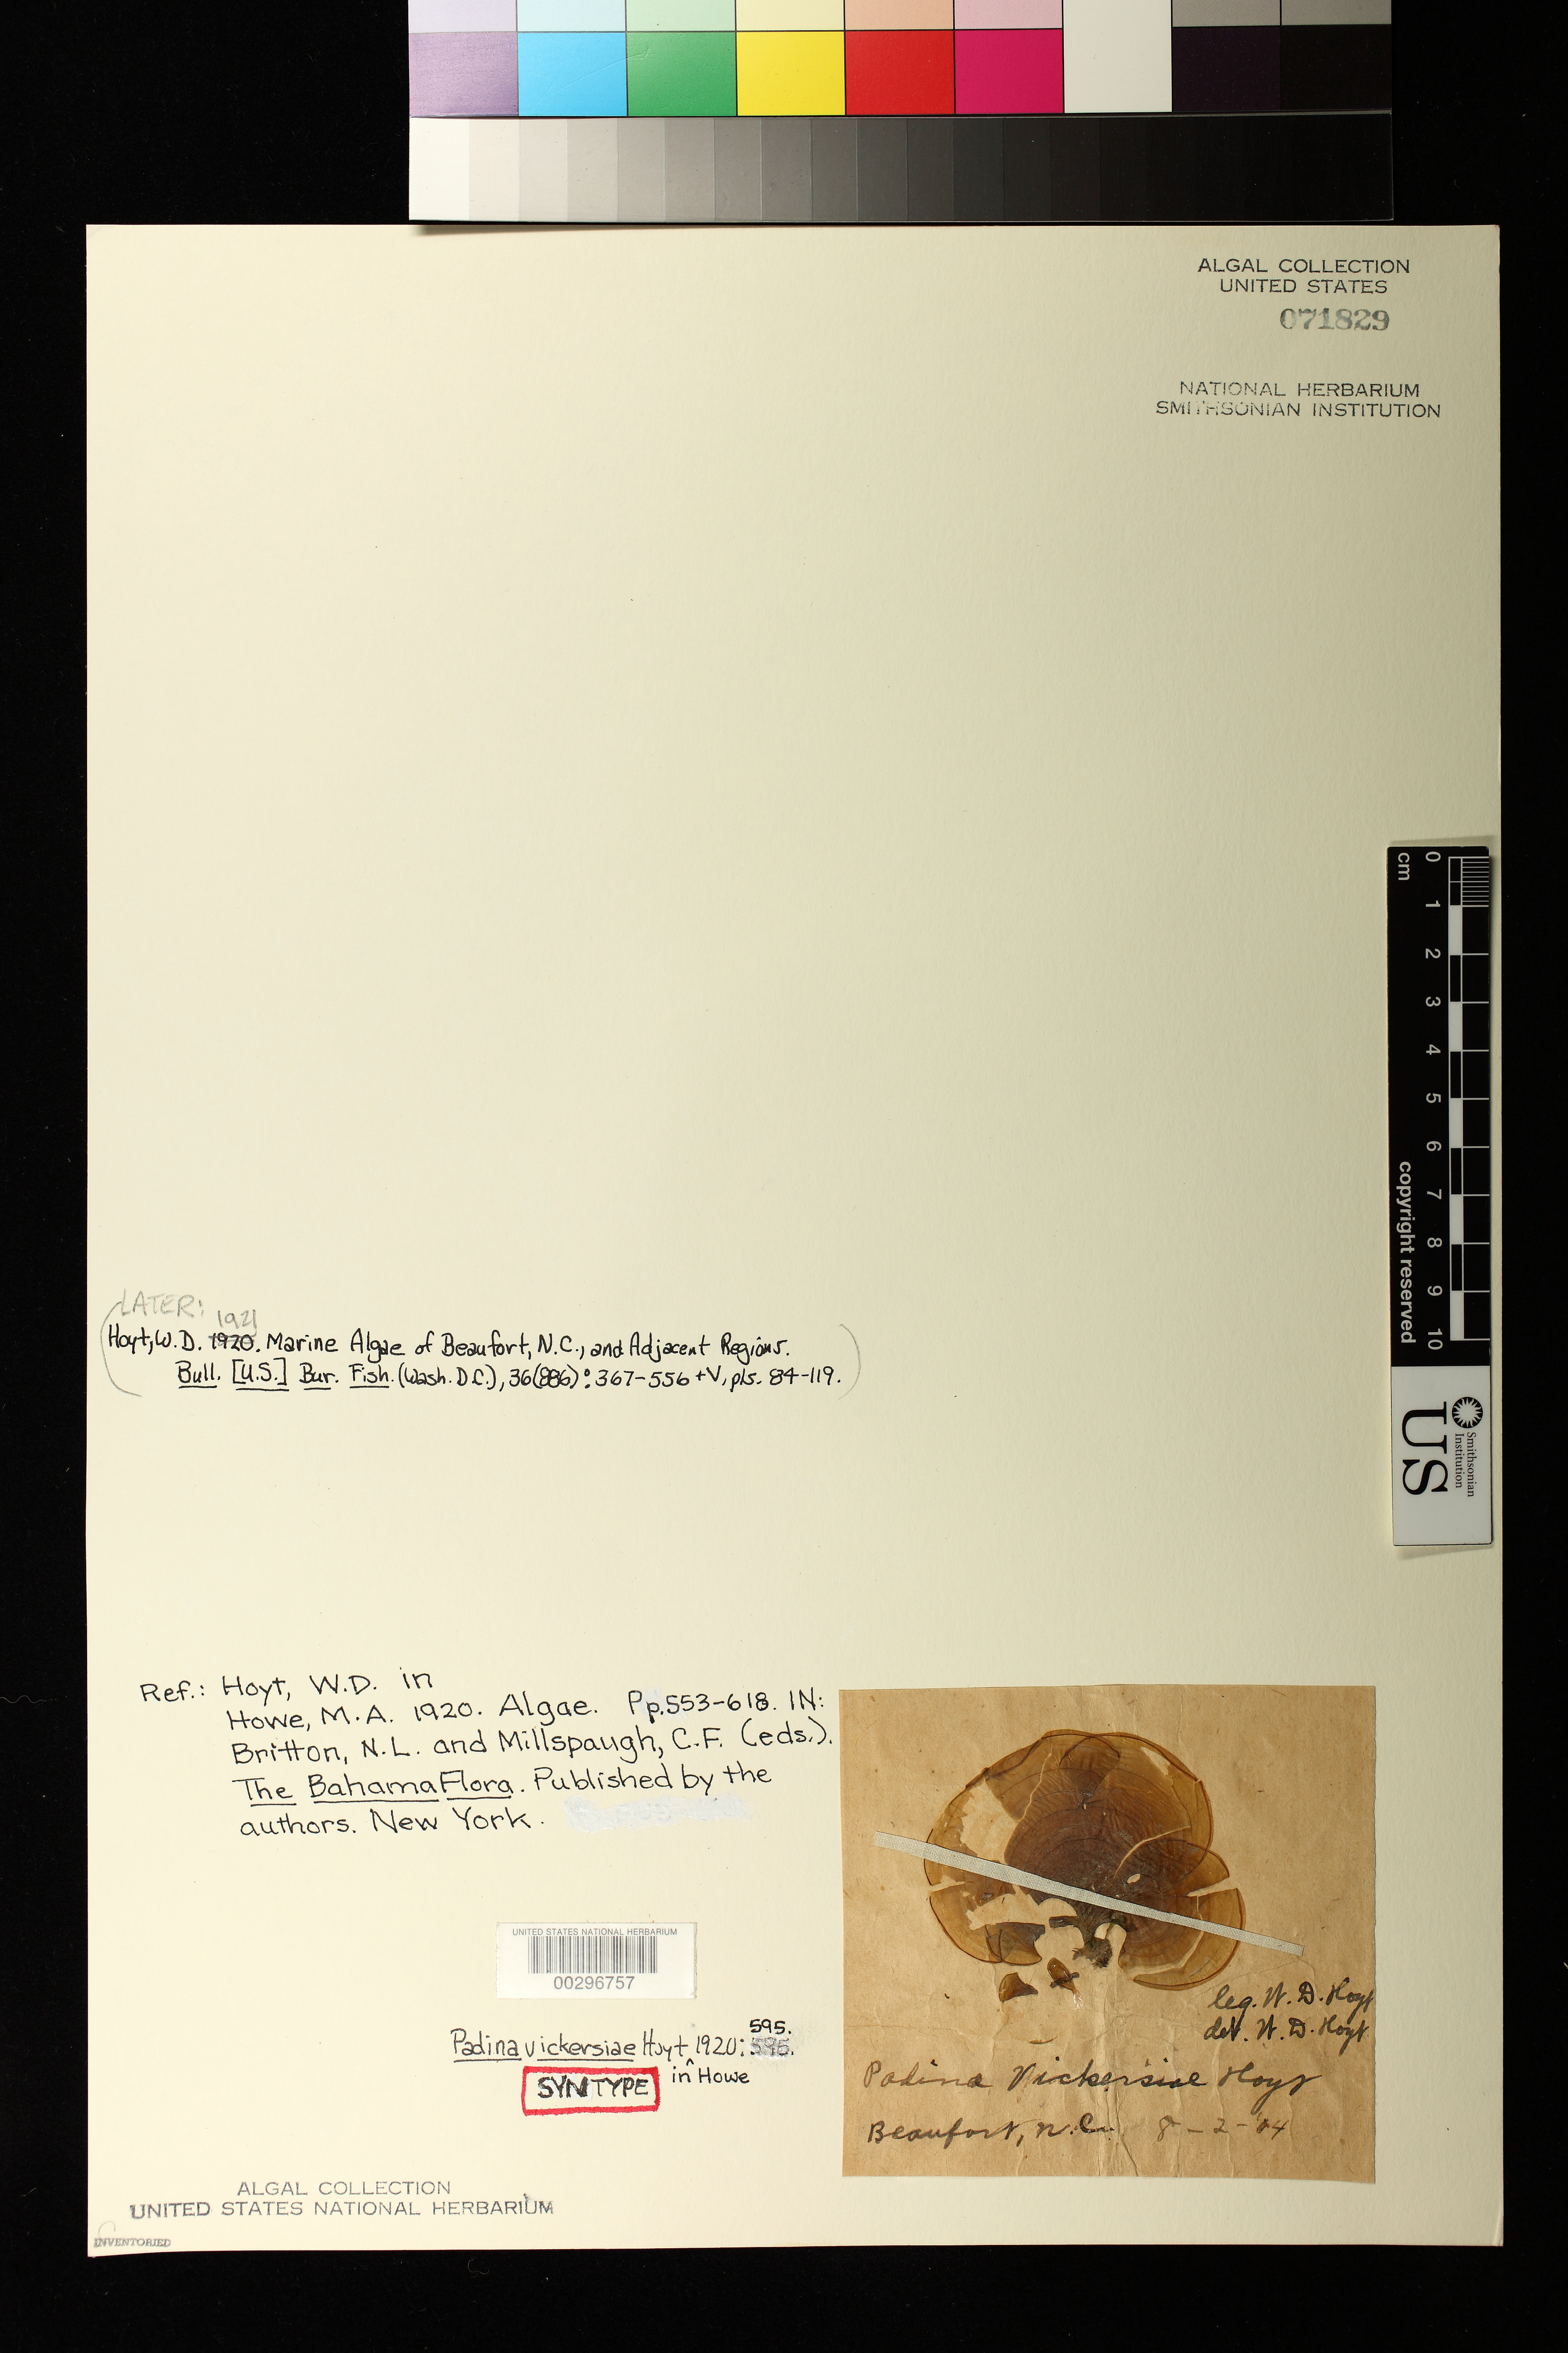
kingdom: Chromista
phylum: Ochrophyta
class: Phaeophyceae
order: Dictyotales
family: Dictyotaceae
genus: Padina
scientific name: Padina vickersiae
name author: Hoyt in M. Howe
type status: Syntype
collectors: W. D. Hoyt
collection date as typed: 02 Aug 1904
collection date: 1904-08-02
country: United States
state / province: North Carolina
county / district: Carteret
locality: Beaufort, coral reef 20 miles offshore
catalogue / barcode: US 71829